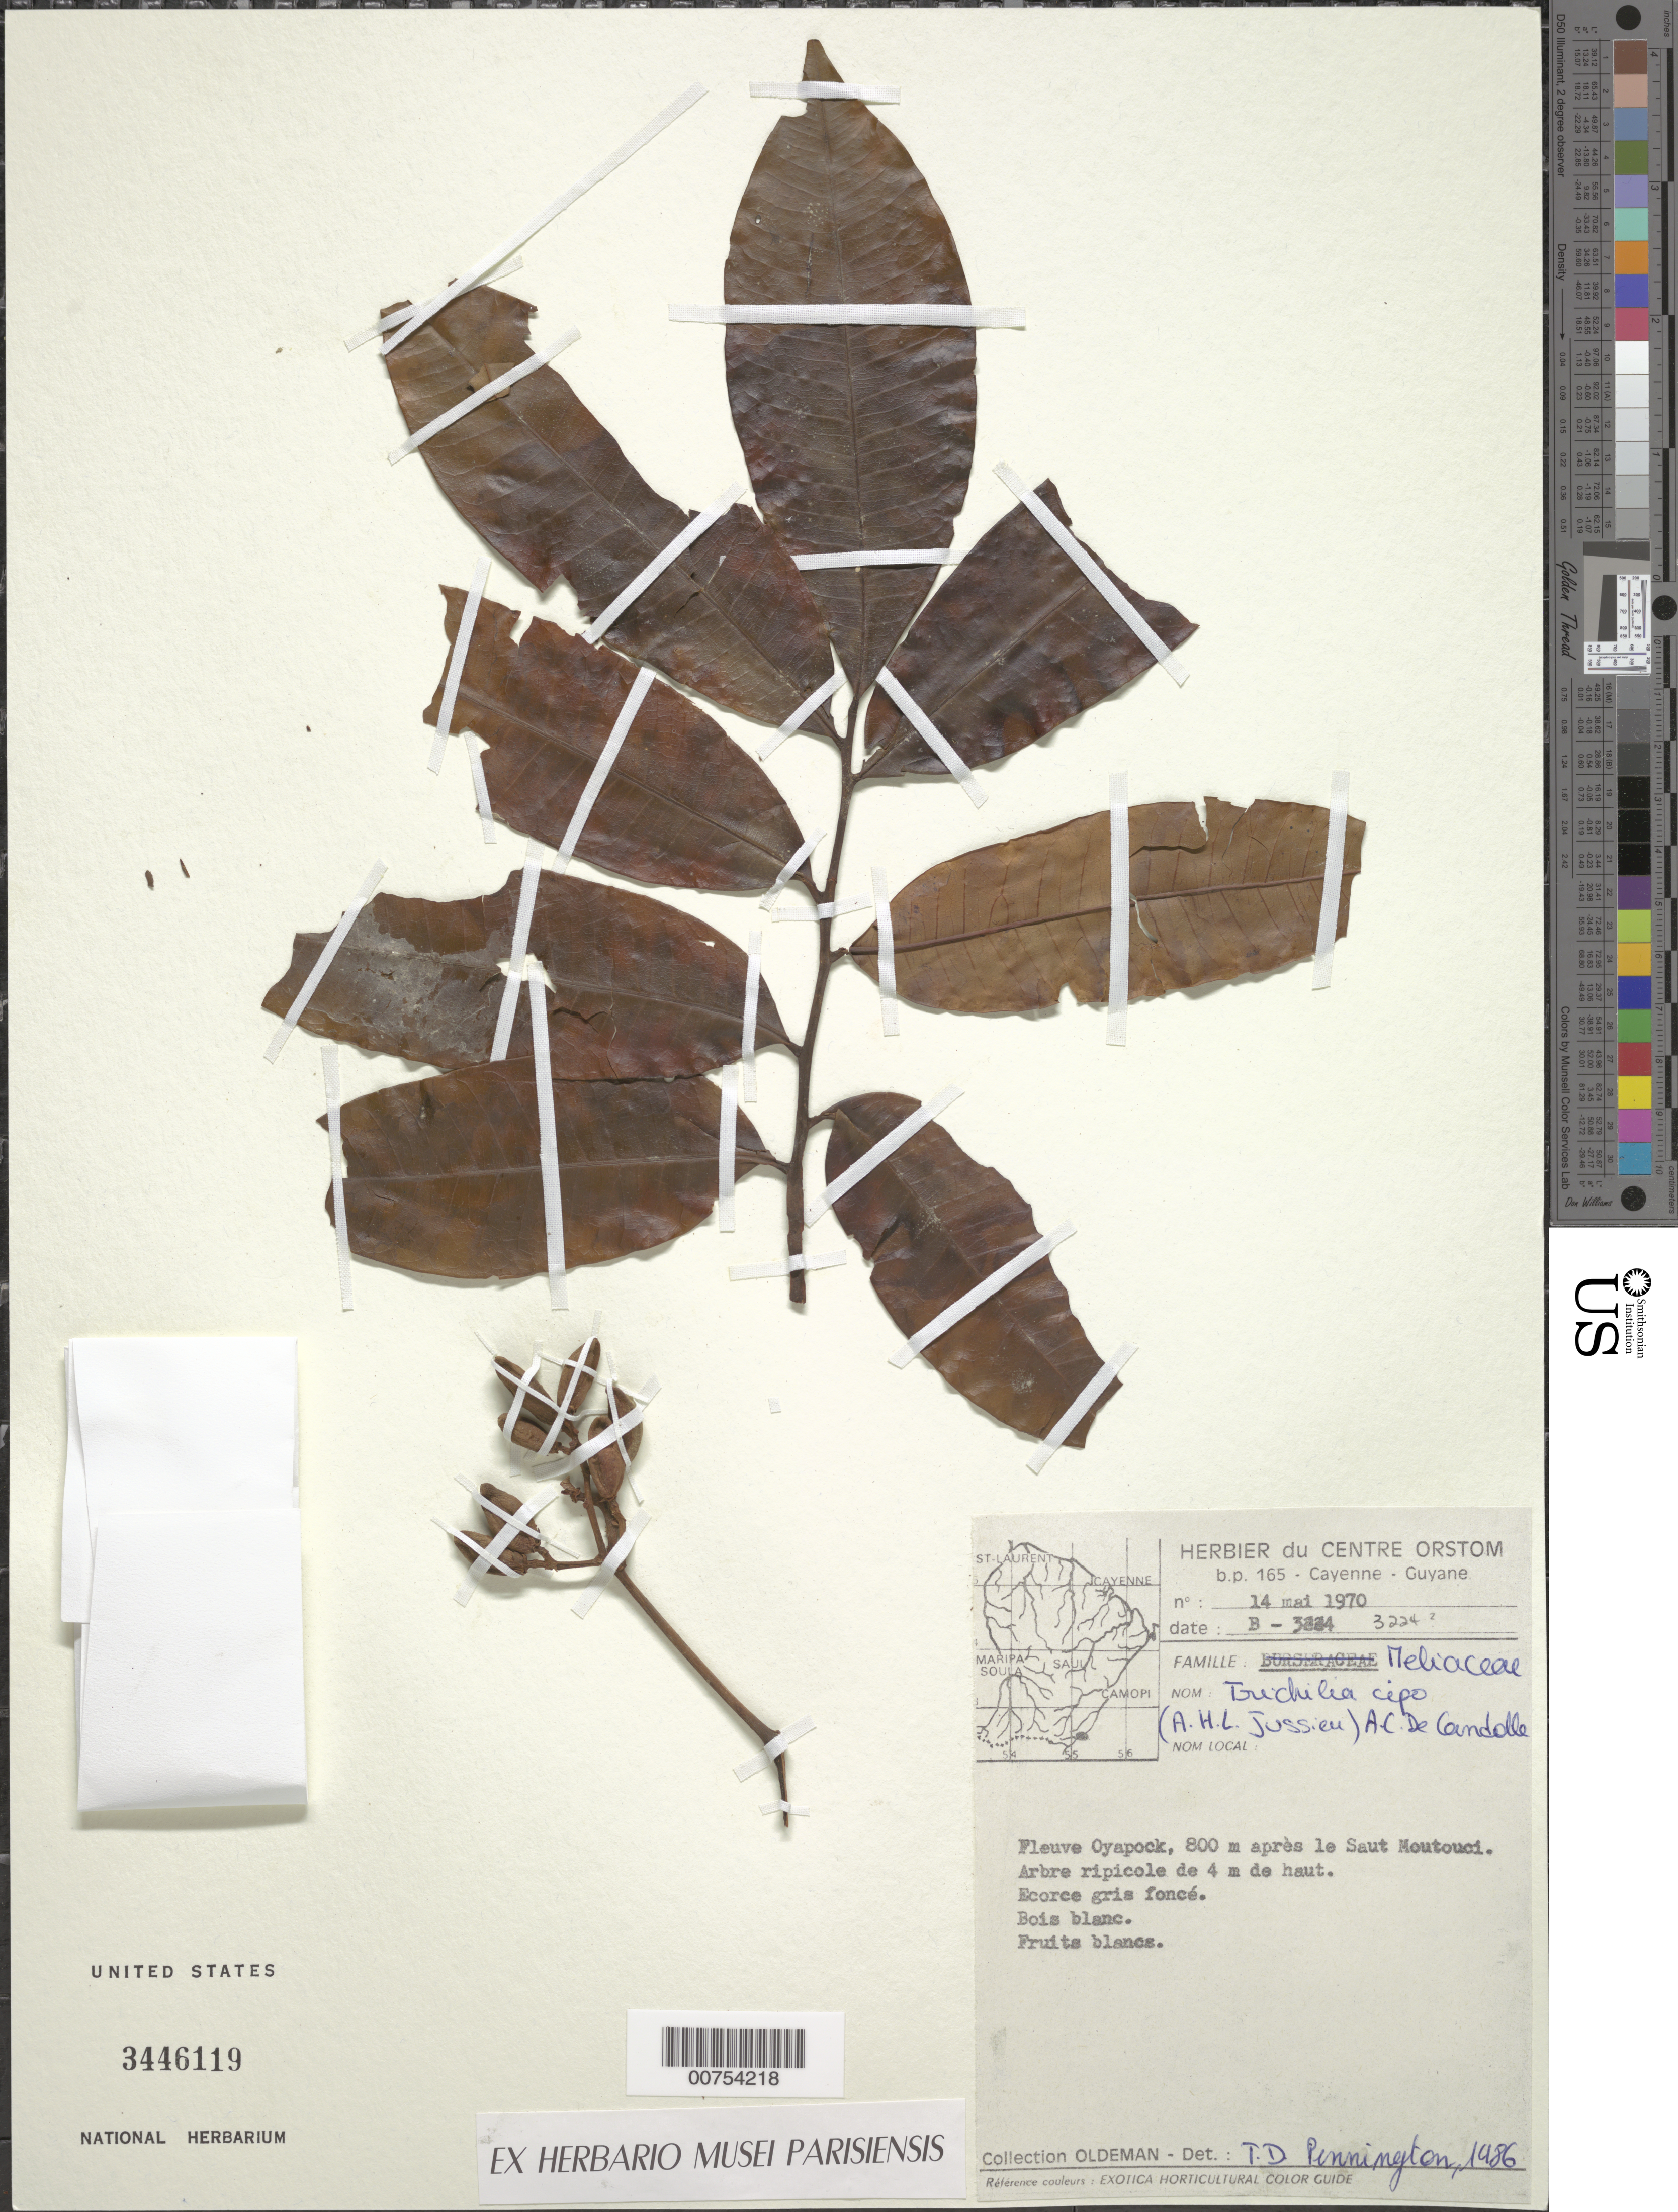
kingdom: Plantae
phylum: Tracheophyta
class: Magnoliopsida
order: Sapindales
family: Meliaceae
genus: Trichilia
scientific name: Trichilia cipo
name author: (A. Juss.) C. DC.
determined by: Pennington, T. D., (K)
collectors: R. Oldeman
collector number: B 3224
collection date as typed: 14-May-70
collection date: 1970-05-14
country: French Guiana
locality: Fleuve Oyapock, env. 800 m après le Saut Moutouci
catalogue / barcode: US 3446119